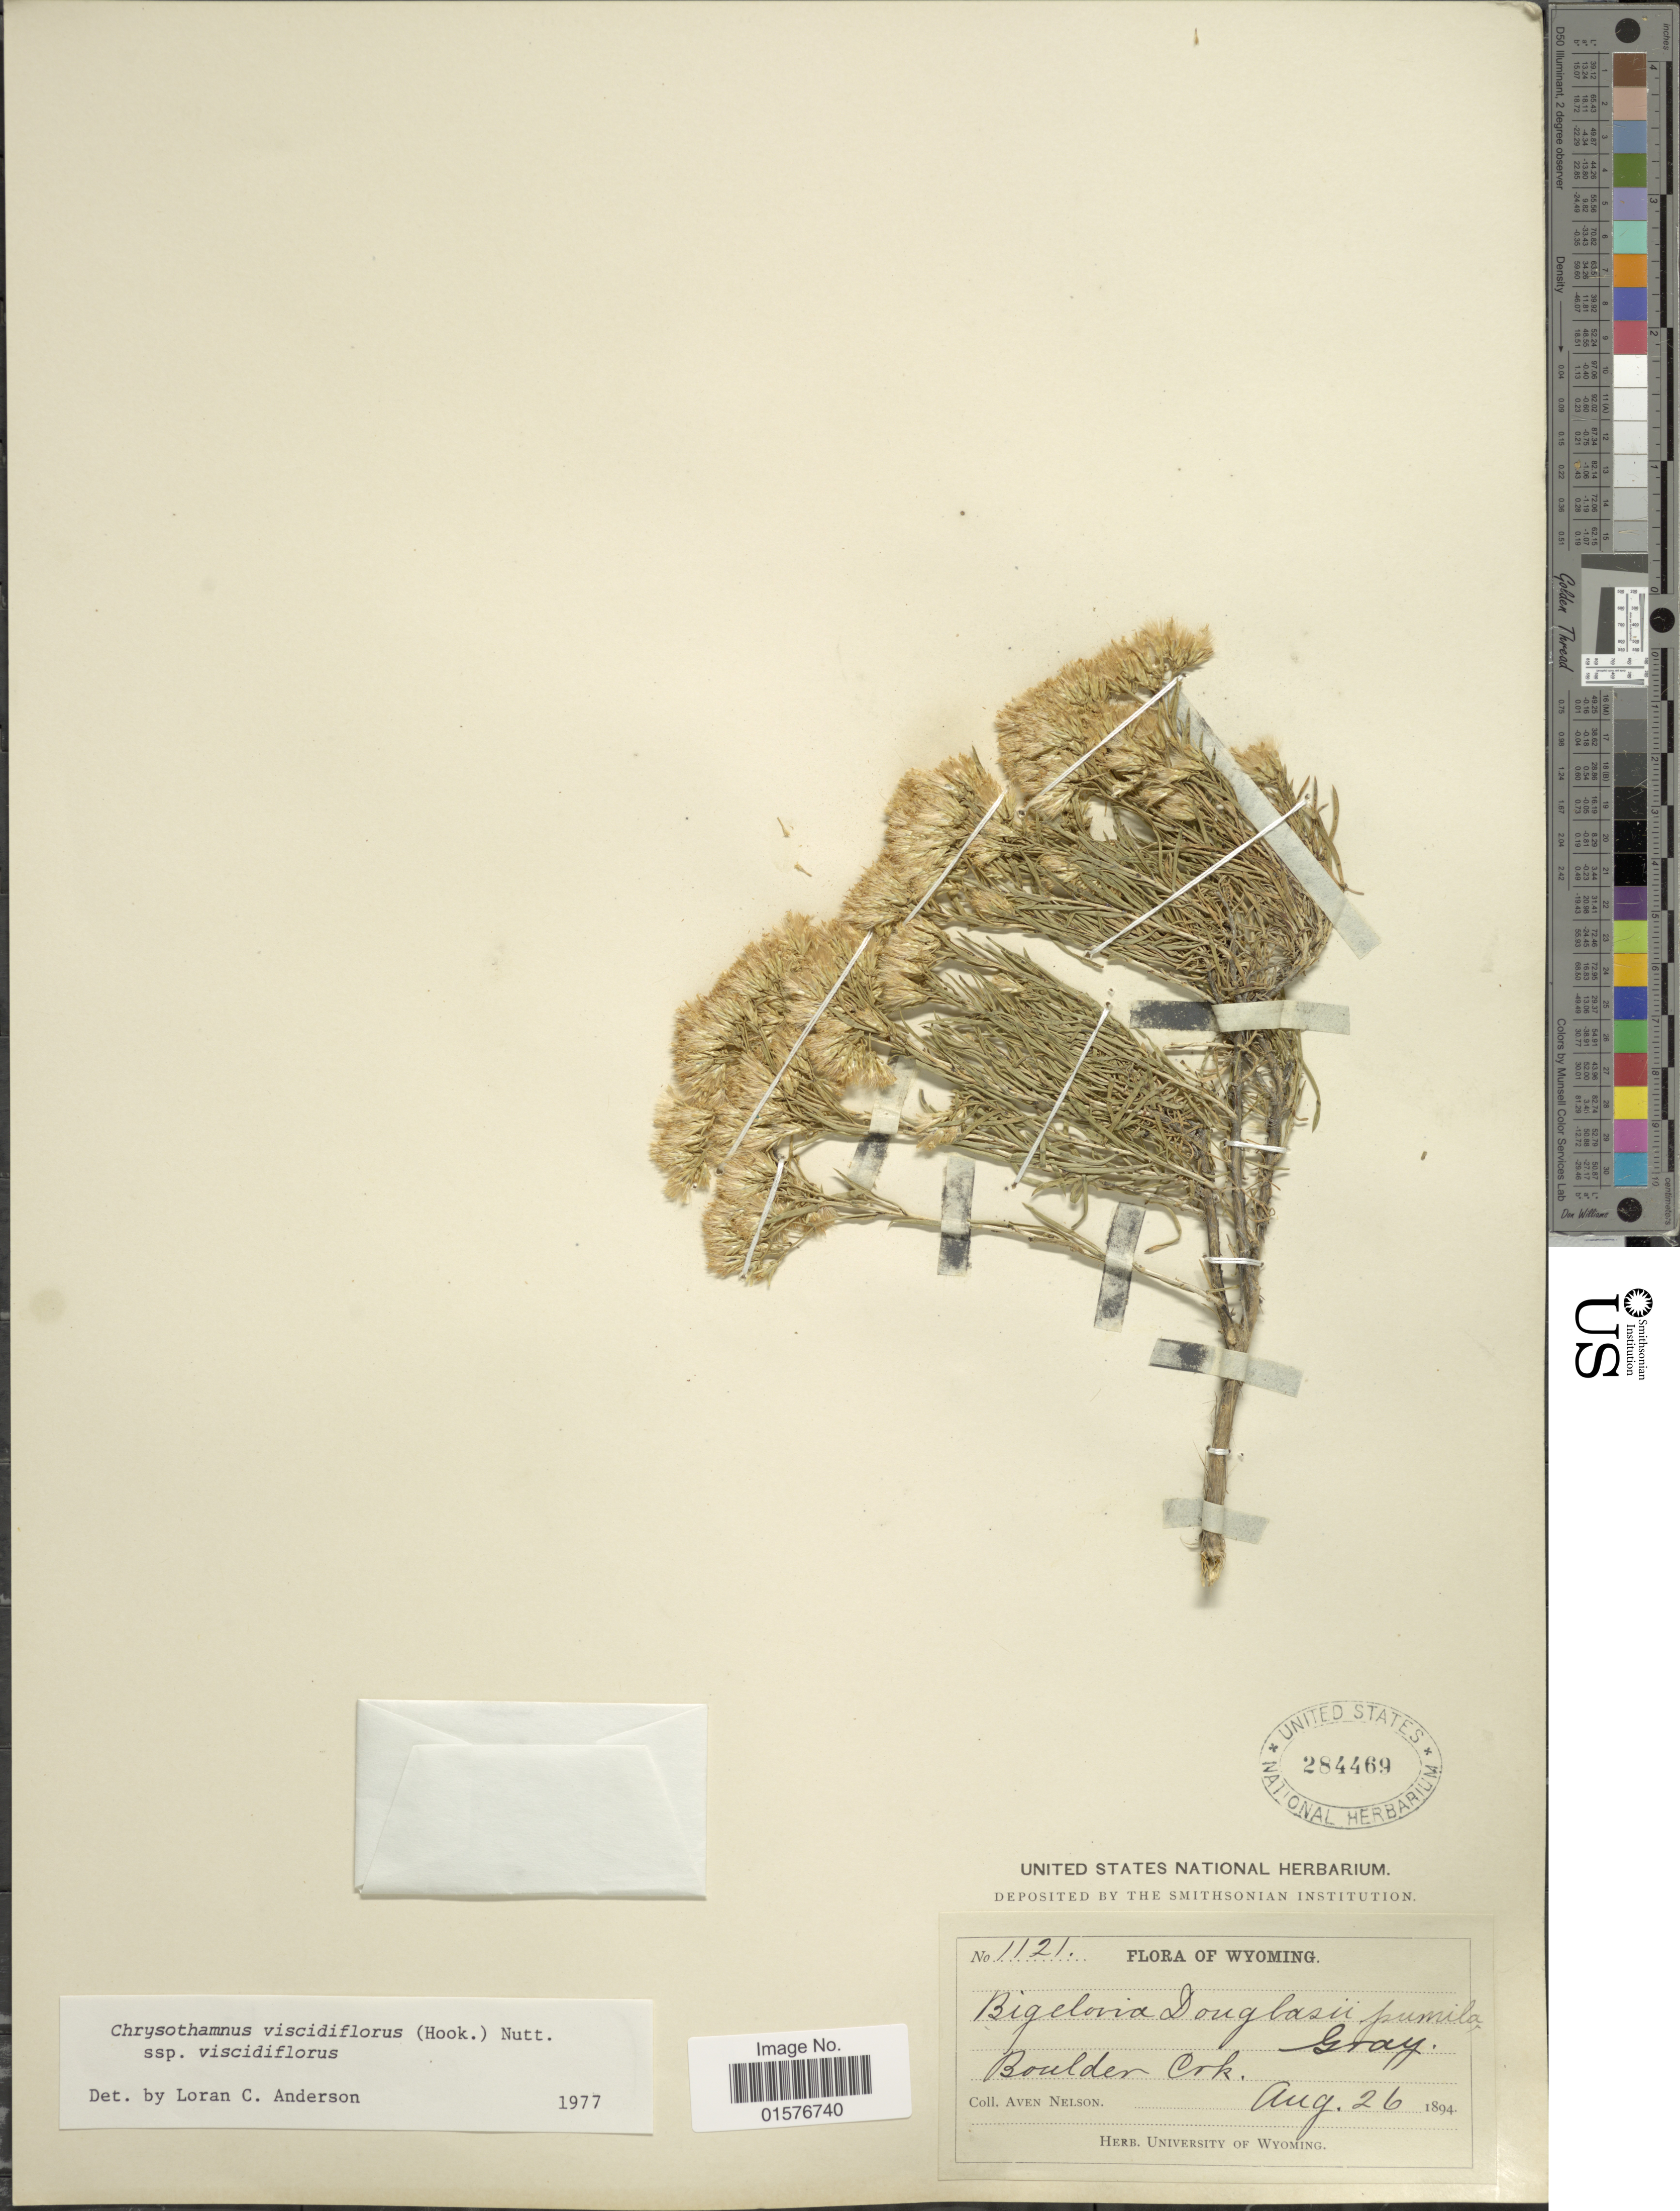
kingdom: Plantae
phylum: Tracheophyta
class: Magnoliopsida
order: Asterales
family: Asteraceae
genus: Chrysothamnus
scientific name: Chrysothamnus viscidiflorus subsp. viscidiflorus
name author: (Hook.) Nutt.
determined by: Urbatsch, Lowell E., Curator (LSU), Louisiana State University (UNITED STATES)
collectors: A. Nelson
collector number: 1121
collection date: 1894-08-26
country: United States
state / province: Wyoming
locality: Boulder Cok.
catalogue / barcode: US 284469